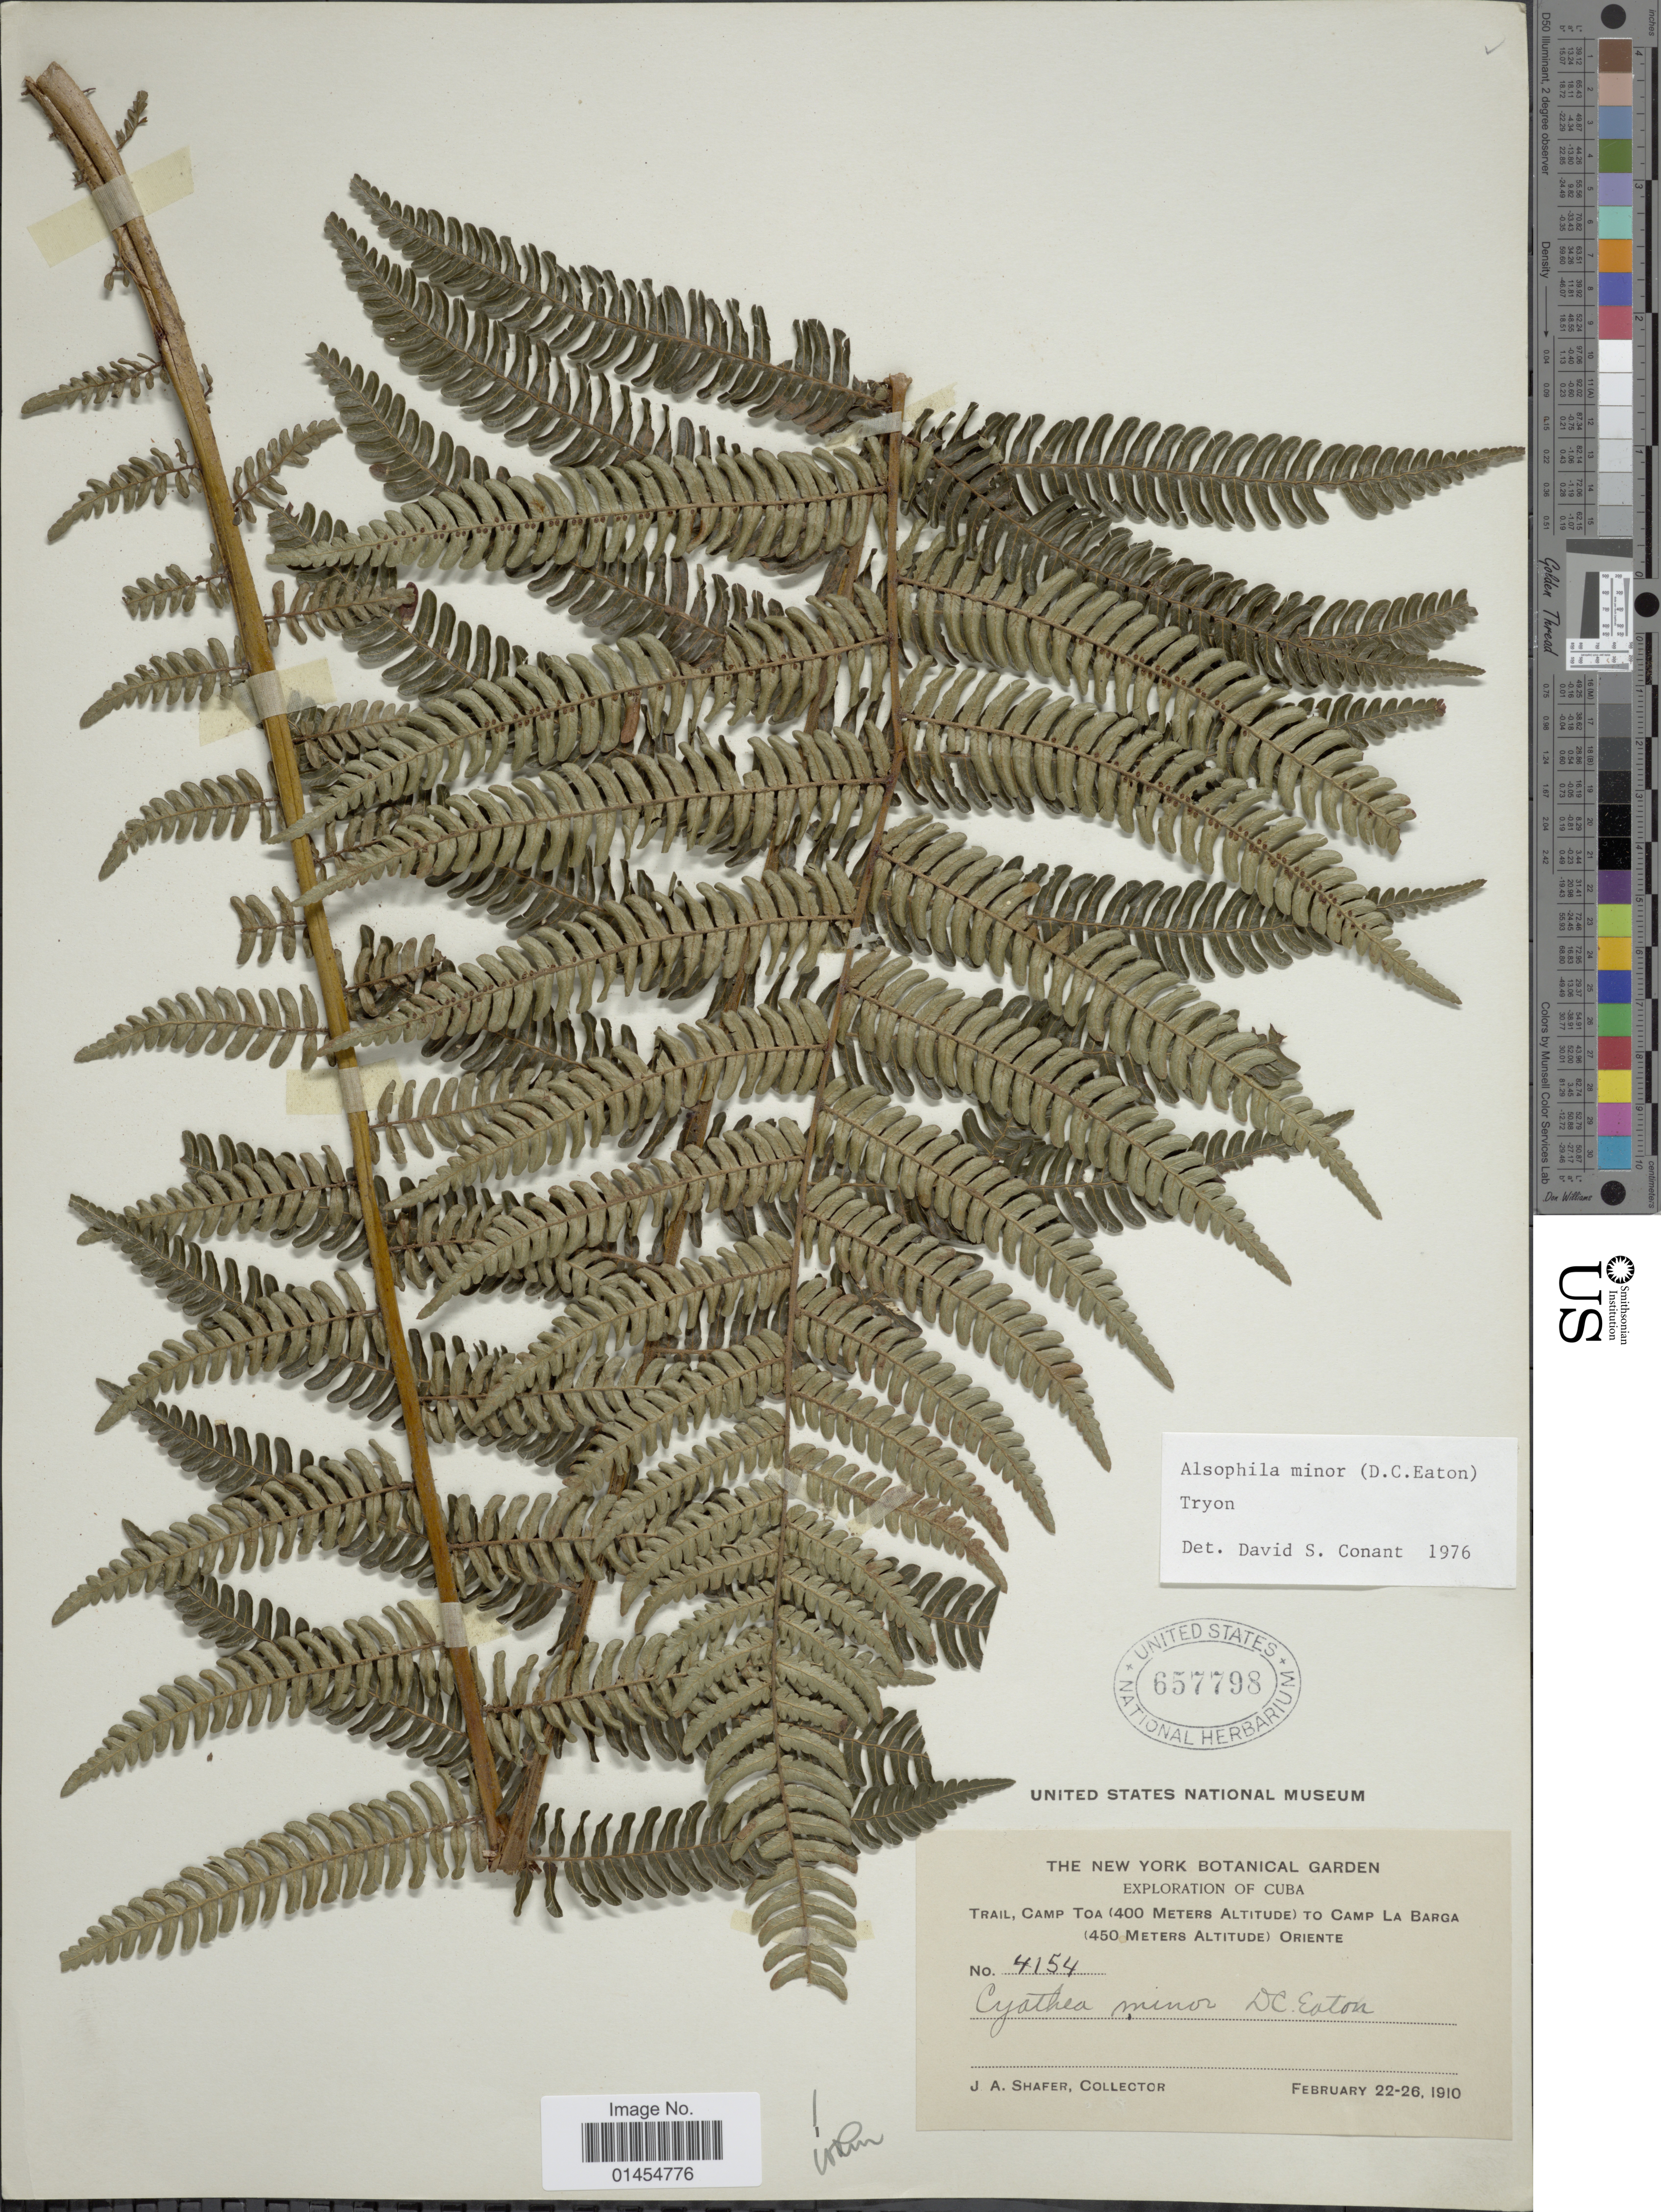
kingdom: Plantae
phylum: Tracheophyta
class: Polypodiopsida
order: Cyatheales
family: Cyatheaceae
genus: Alsophila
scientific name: Alsophila minor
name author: (D.C. Eaton) R.M. Tryon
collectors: J. A. Shafer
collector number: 4154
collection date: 1910-02-22/1910-02-26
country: Cuba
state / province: Oriente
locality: Trail, Camp Toa to Camp La Barga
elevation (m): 400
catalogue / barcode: US 657798